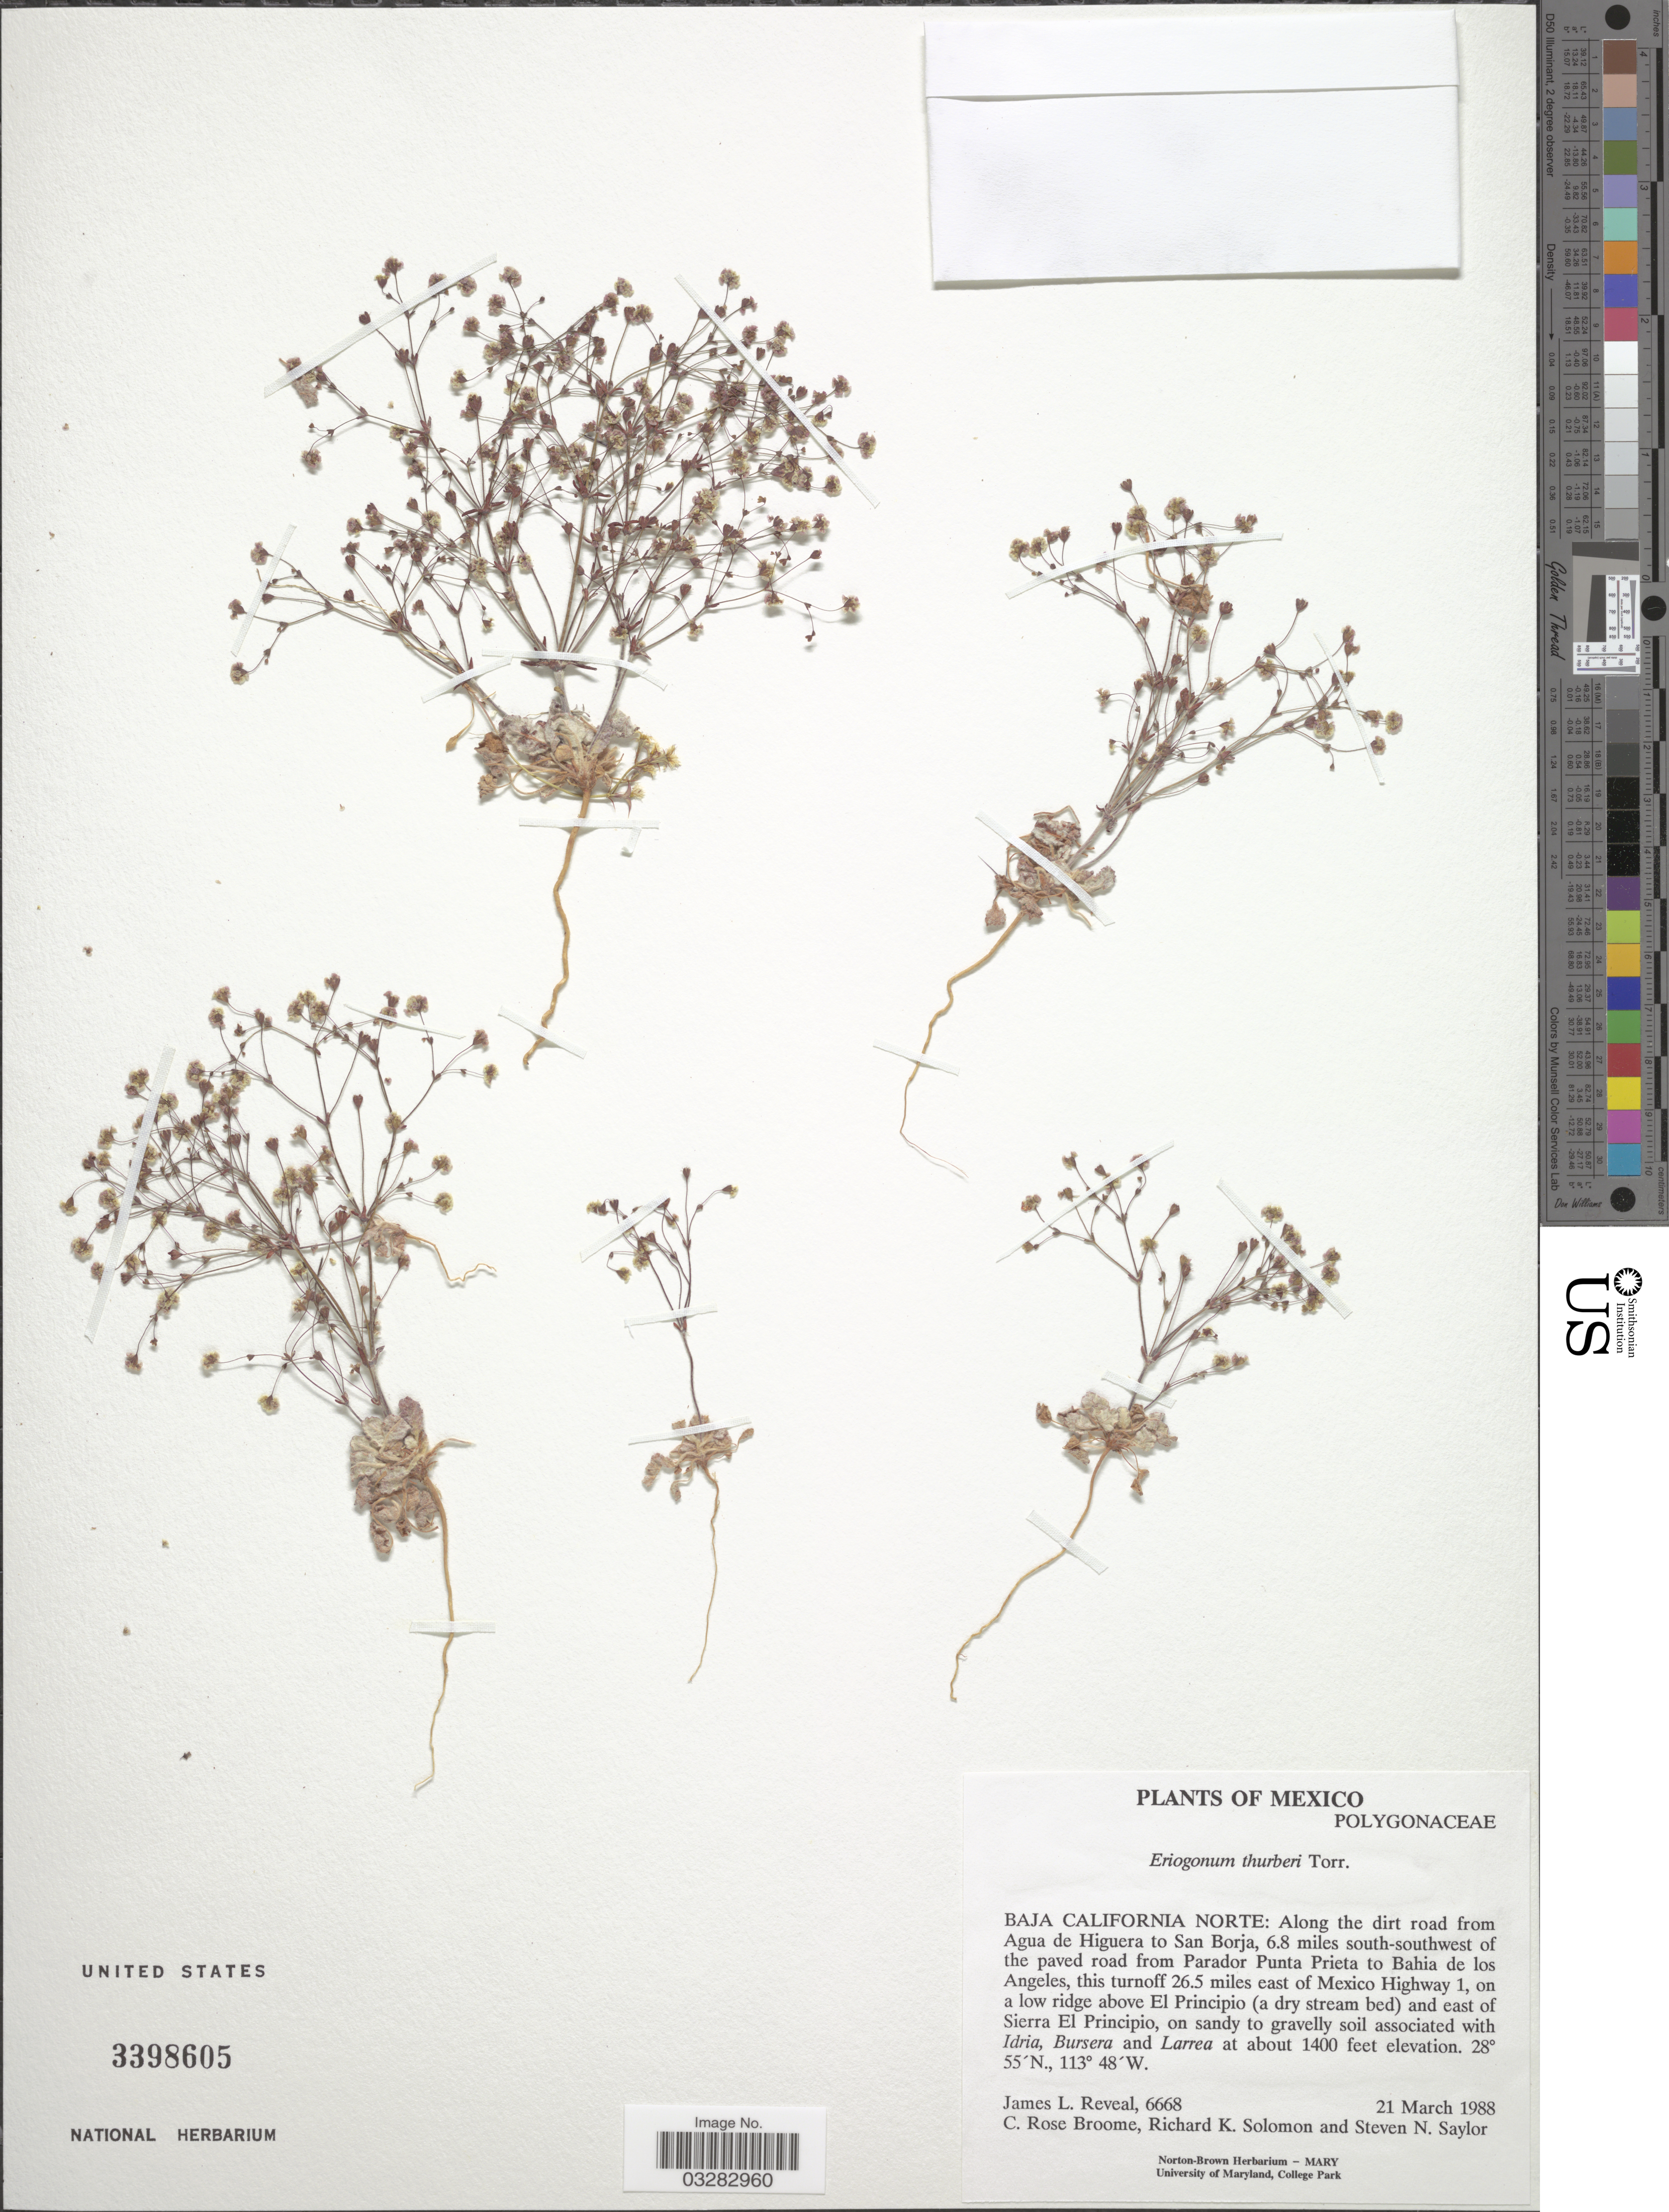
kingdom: Plantae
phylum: Tracheophyta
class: Magnoliopsida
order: Caryophyllales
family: Polygonaceae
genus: Eriogonum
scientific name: Eriogonum thurberi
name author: Torr.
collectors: J. L. Reveal, C. R. Broome, R. Solomon & S. Saylor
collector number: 6668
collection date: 1988-03-21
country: Mexico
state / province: Baja California Norte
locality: Along the dirt road from Agua de Higuera to San Borja, 6.8 miles south-southwest of the paved road from Parador Punta Prieta to Bahia de los Angeles, this turnoff 26.5 miles east of Mexico Highway 1, on a low ridge above El Principio (a dry stream bed) and east of Sierra El Principio.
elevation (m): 427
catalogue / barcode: US 3398605